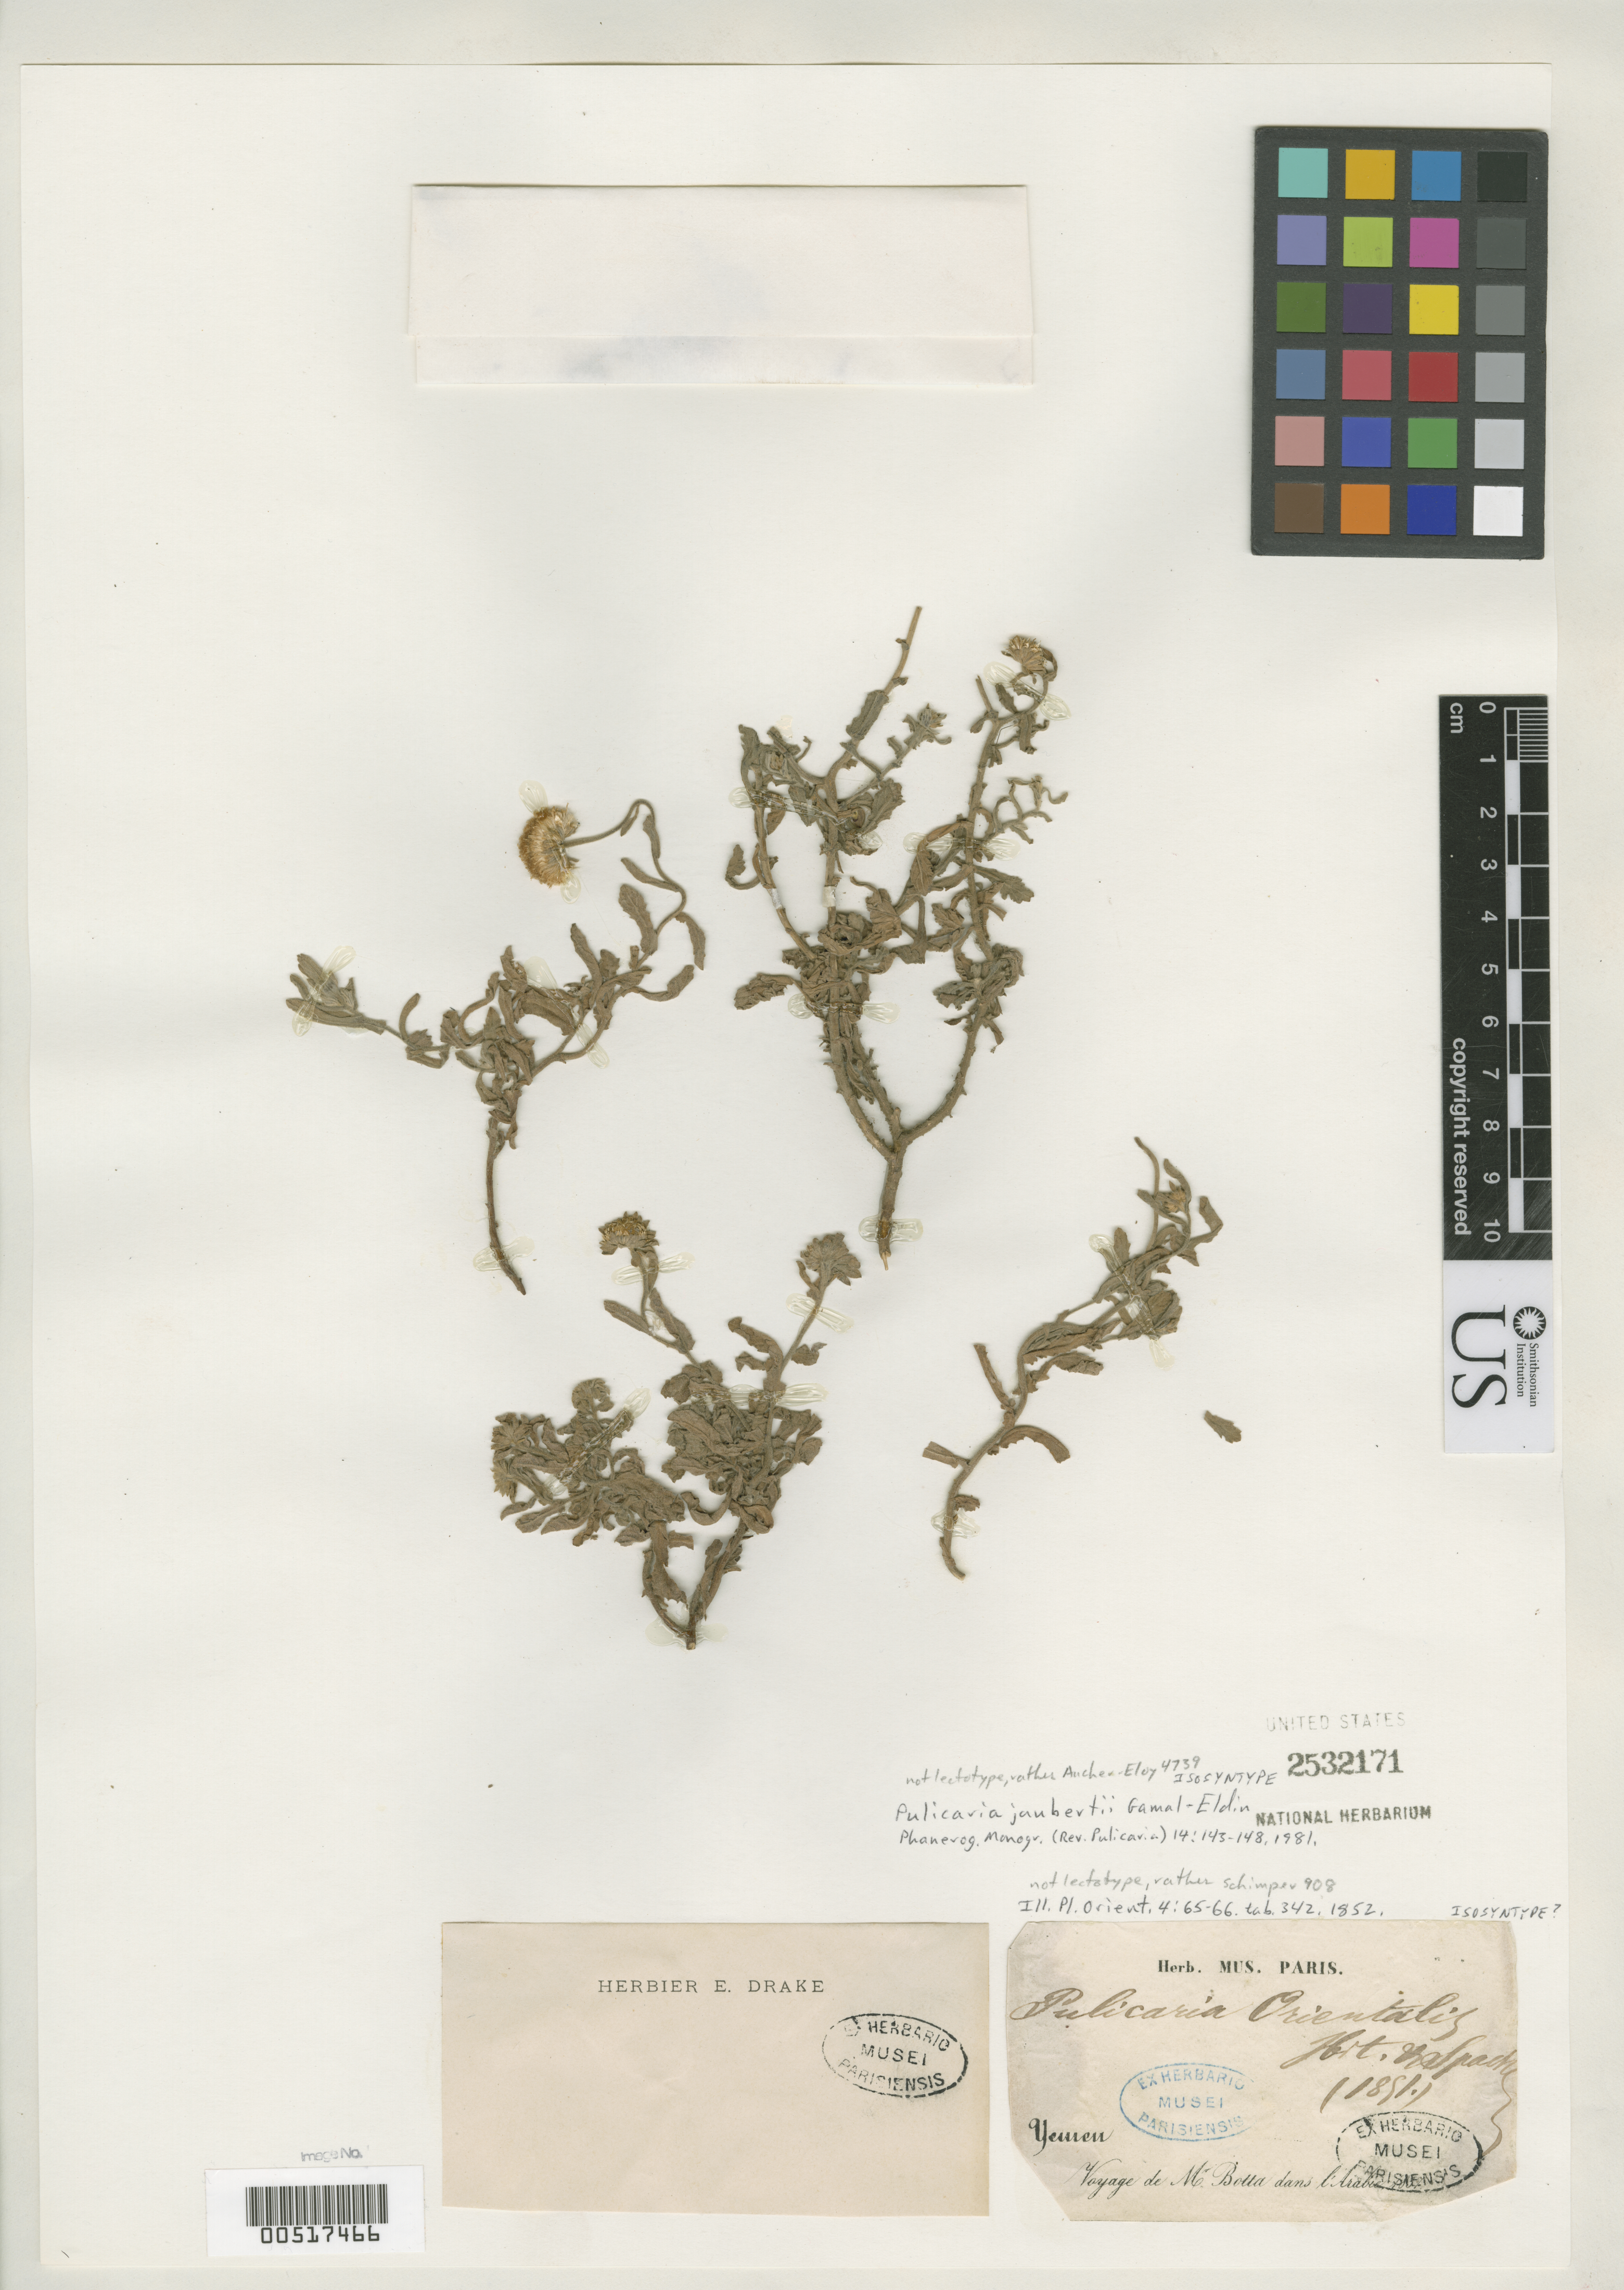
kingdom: Plantae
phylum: Tracheophyta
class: Magnoliopsida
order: Asterales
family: Asteraceae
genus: Pulicaria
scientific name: Pulicaria jaubertii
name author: E. Gamal-Eldin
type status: Isosyntype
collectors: M. Botta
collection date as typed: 1891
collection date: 1891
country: Yemen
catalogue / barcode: US 2532171-2